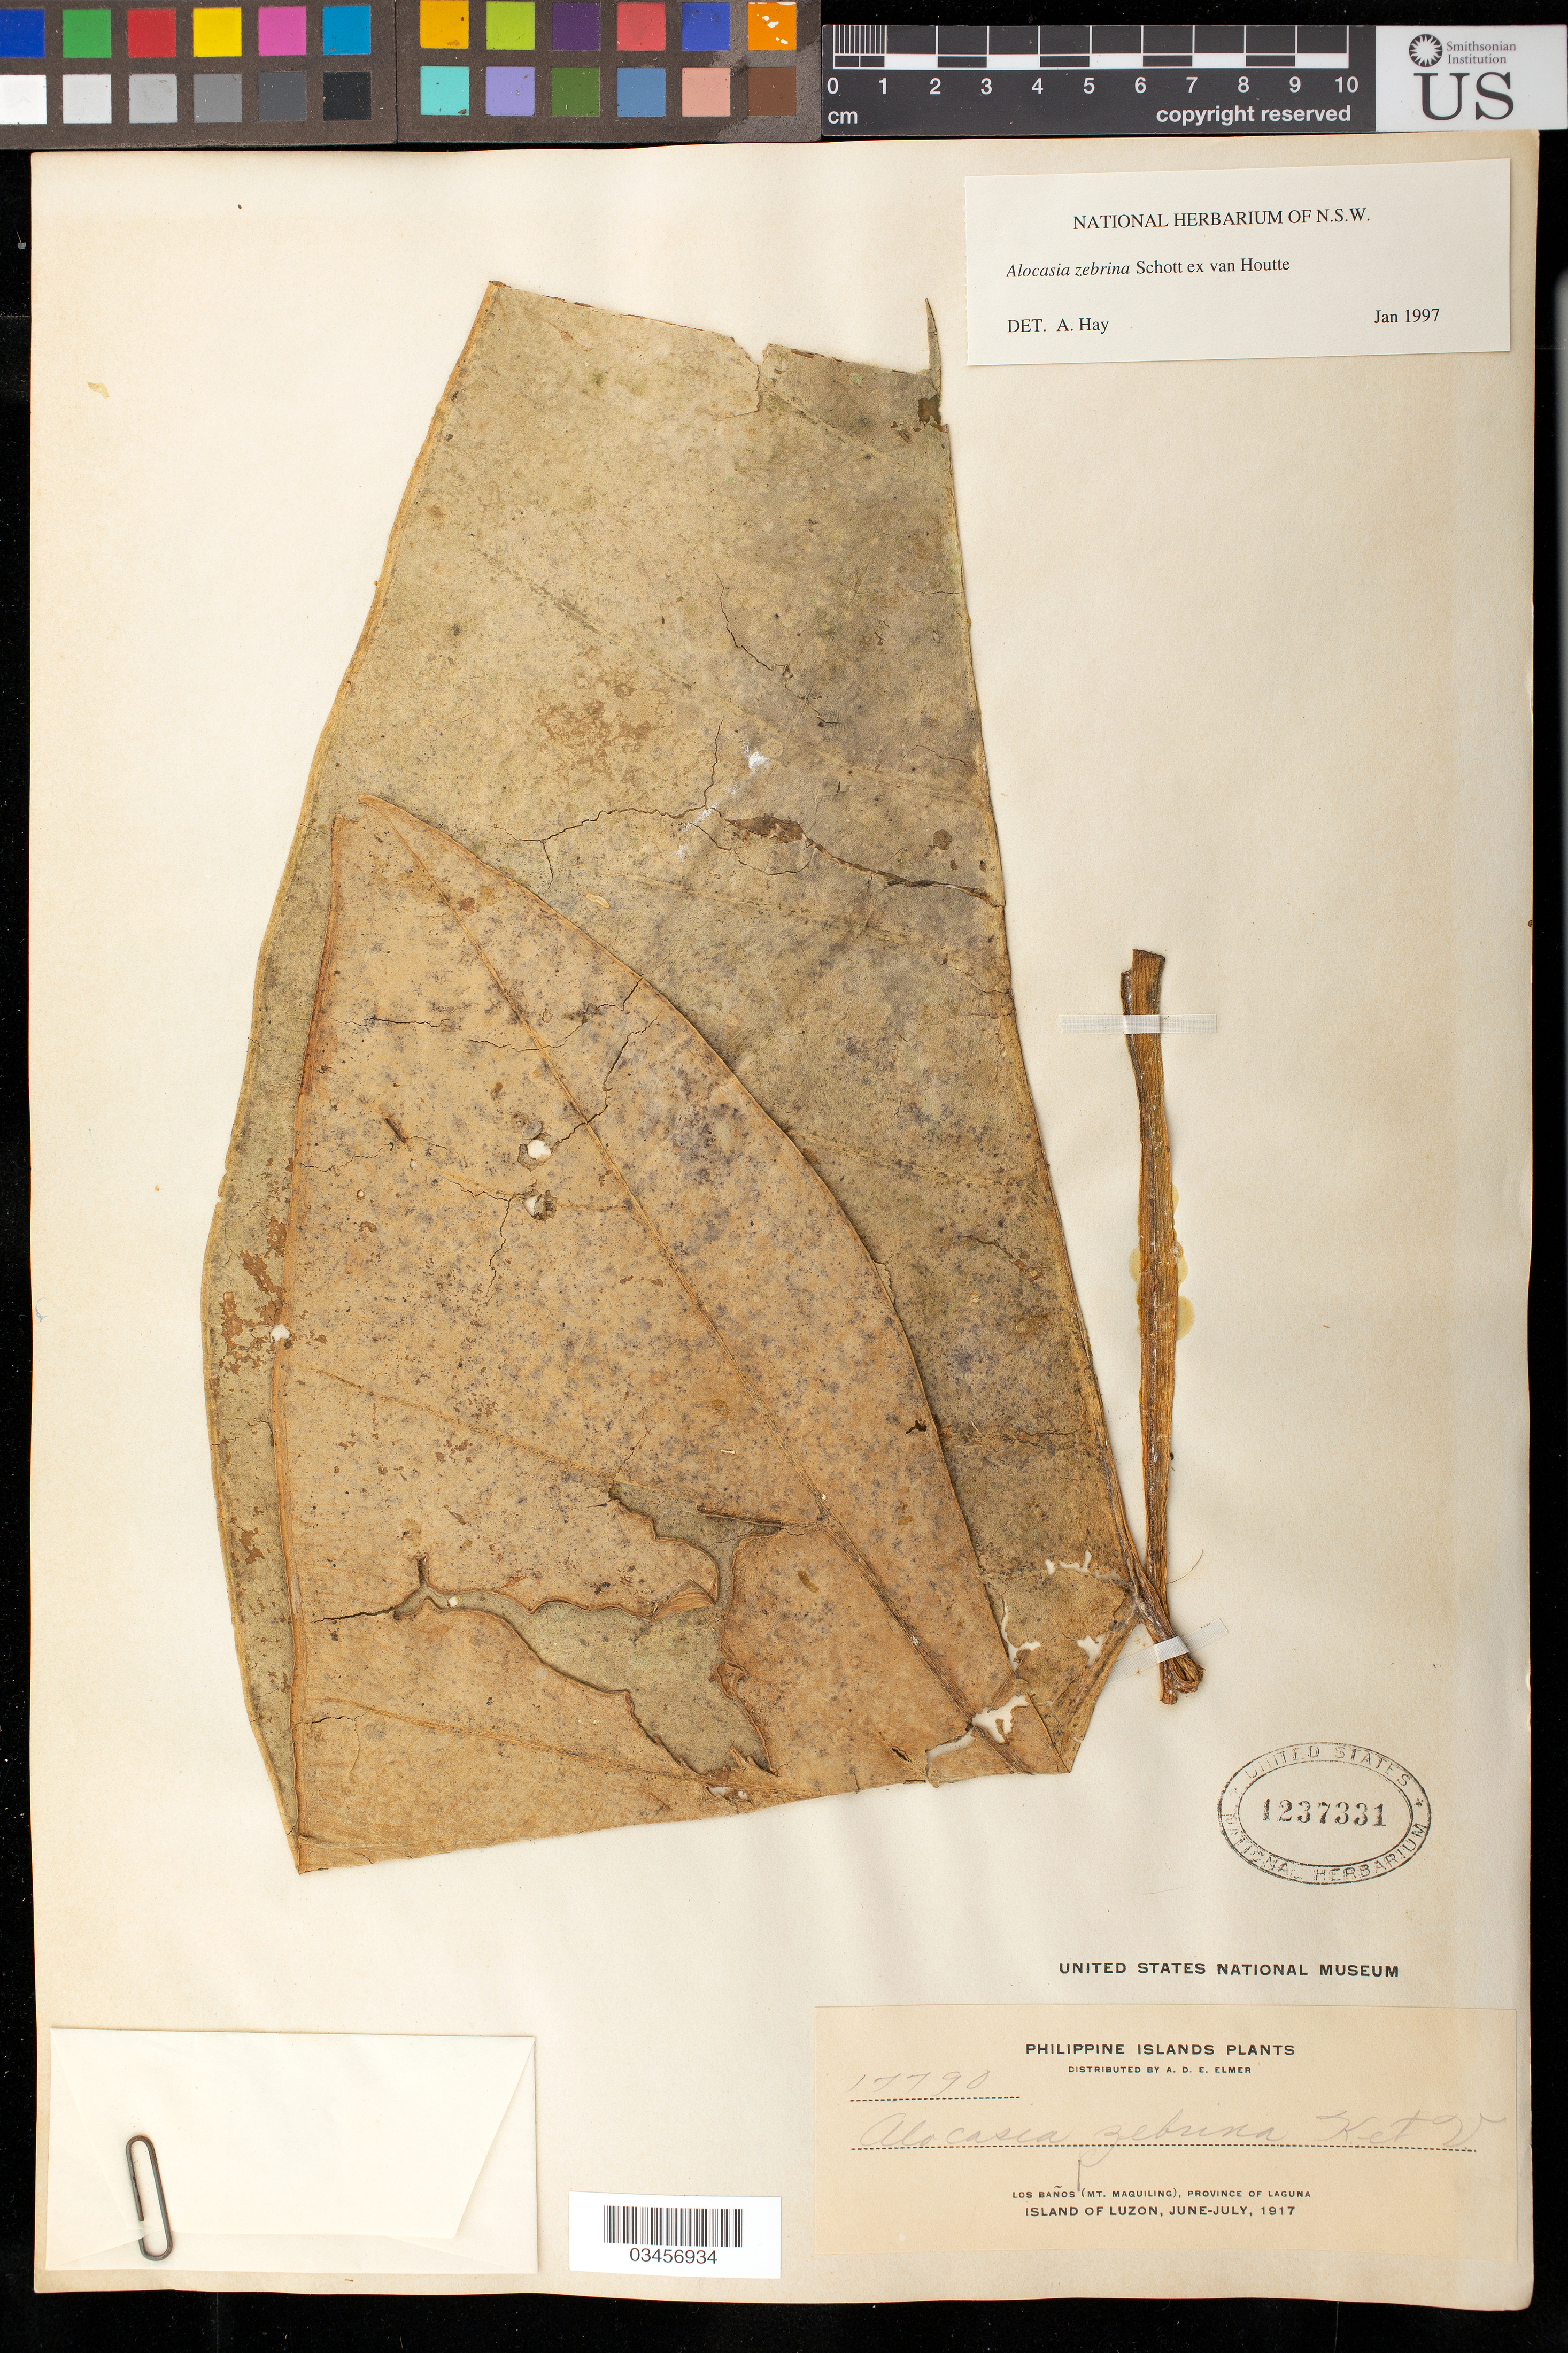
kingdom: Plantae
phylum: Tracheophyta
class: Liliopsida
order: Alismatales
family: Araceae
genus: Alocasia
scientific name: Alocasia zebrina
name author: Schott ex Van Houtte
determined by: Hay, A.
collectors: A. D. E. Elmer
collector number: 17790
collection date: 1917-06/1917-07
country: Philippines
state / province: Calabarzon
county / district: Laguna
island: Luzon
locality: Los Baños (Mt.Maquiling)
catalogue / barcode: US 1237331